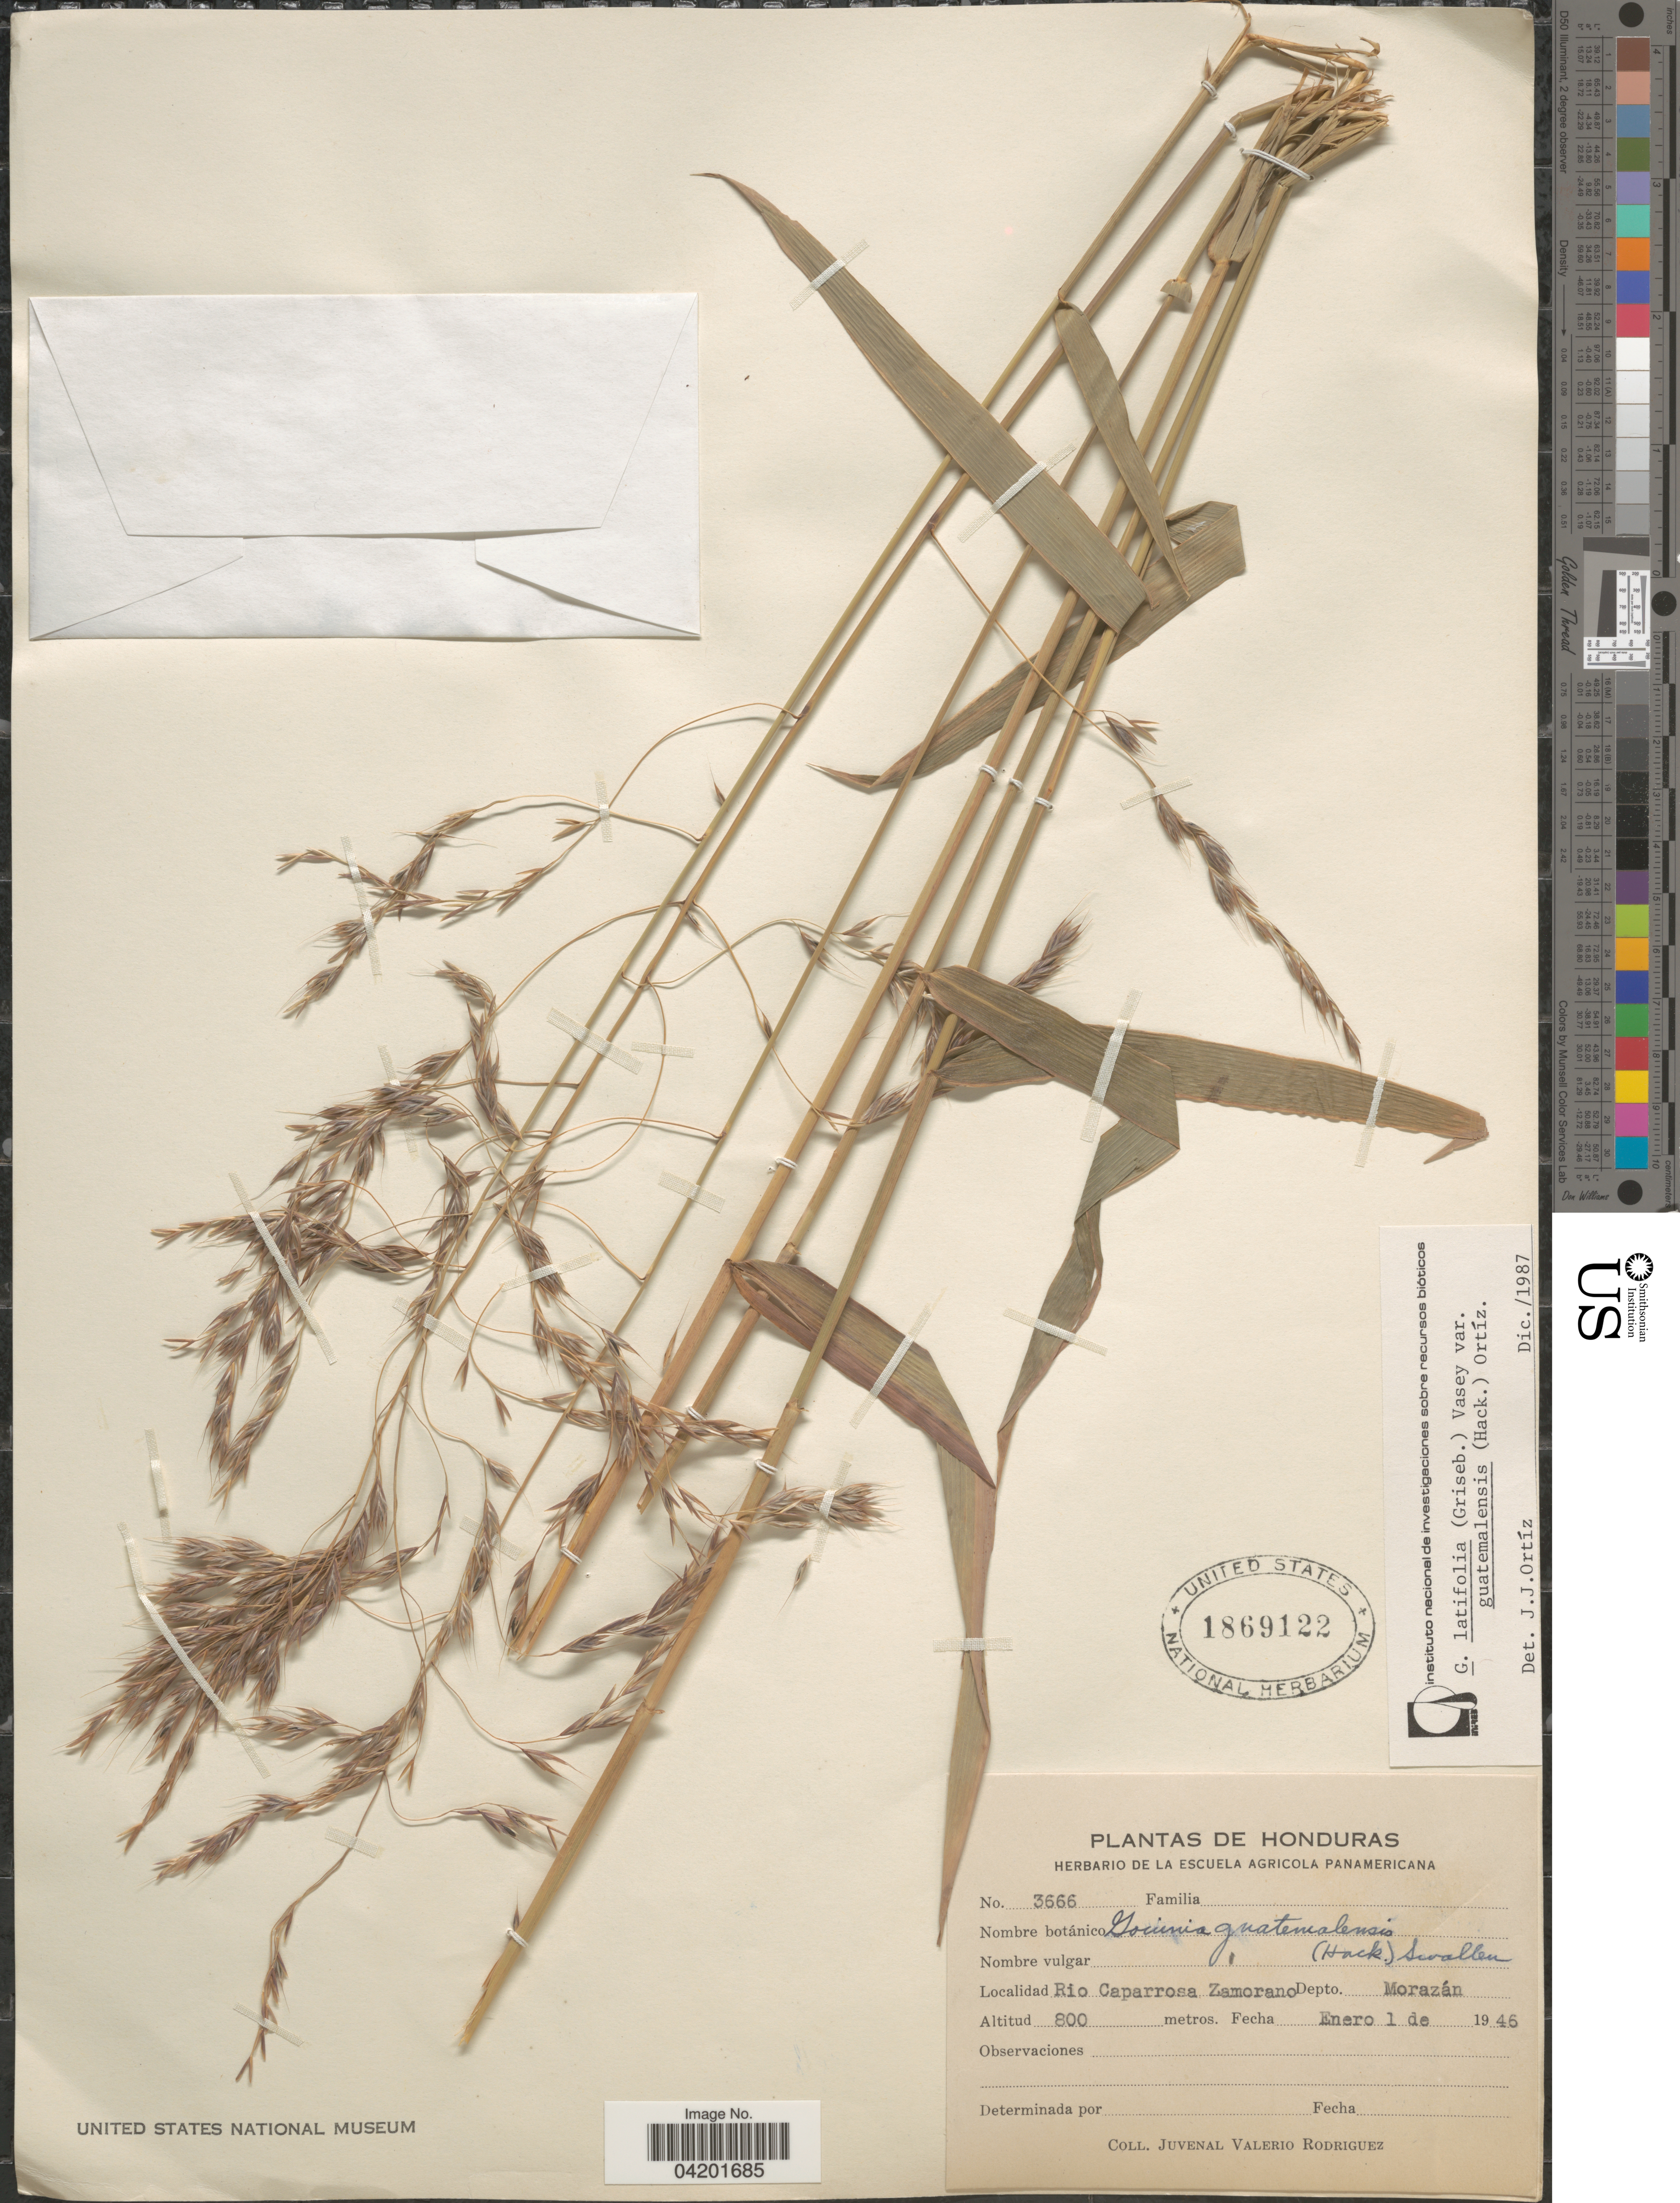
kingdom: Plantae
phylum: Tracheophyta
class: Liliopsida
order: Poales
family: Poaceae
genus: Gouinia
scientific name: Gouinia latifolia var. guatemalensis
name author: (Griseb.) Vasey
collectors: J. Valerio R.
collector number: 3666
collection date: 1946-01-01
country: Honduras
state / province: Fco. Morazán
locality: Rio Caparrosa Zamorano. Depto. Morazán.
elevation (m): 800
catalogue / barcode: US 1869122